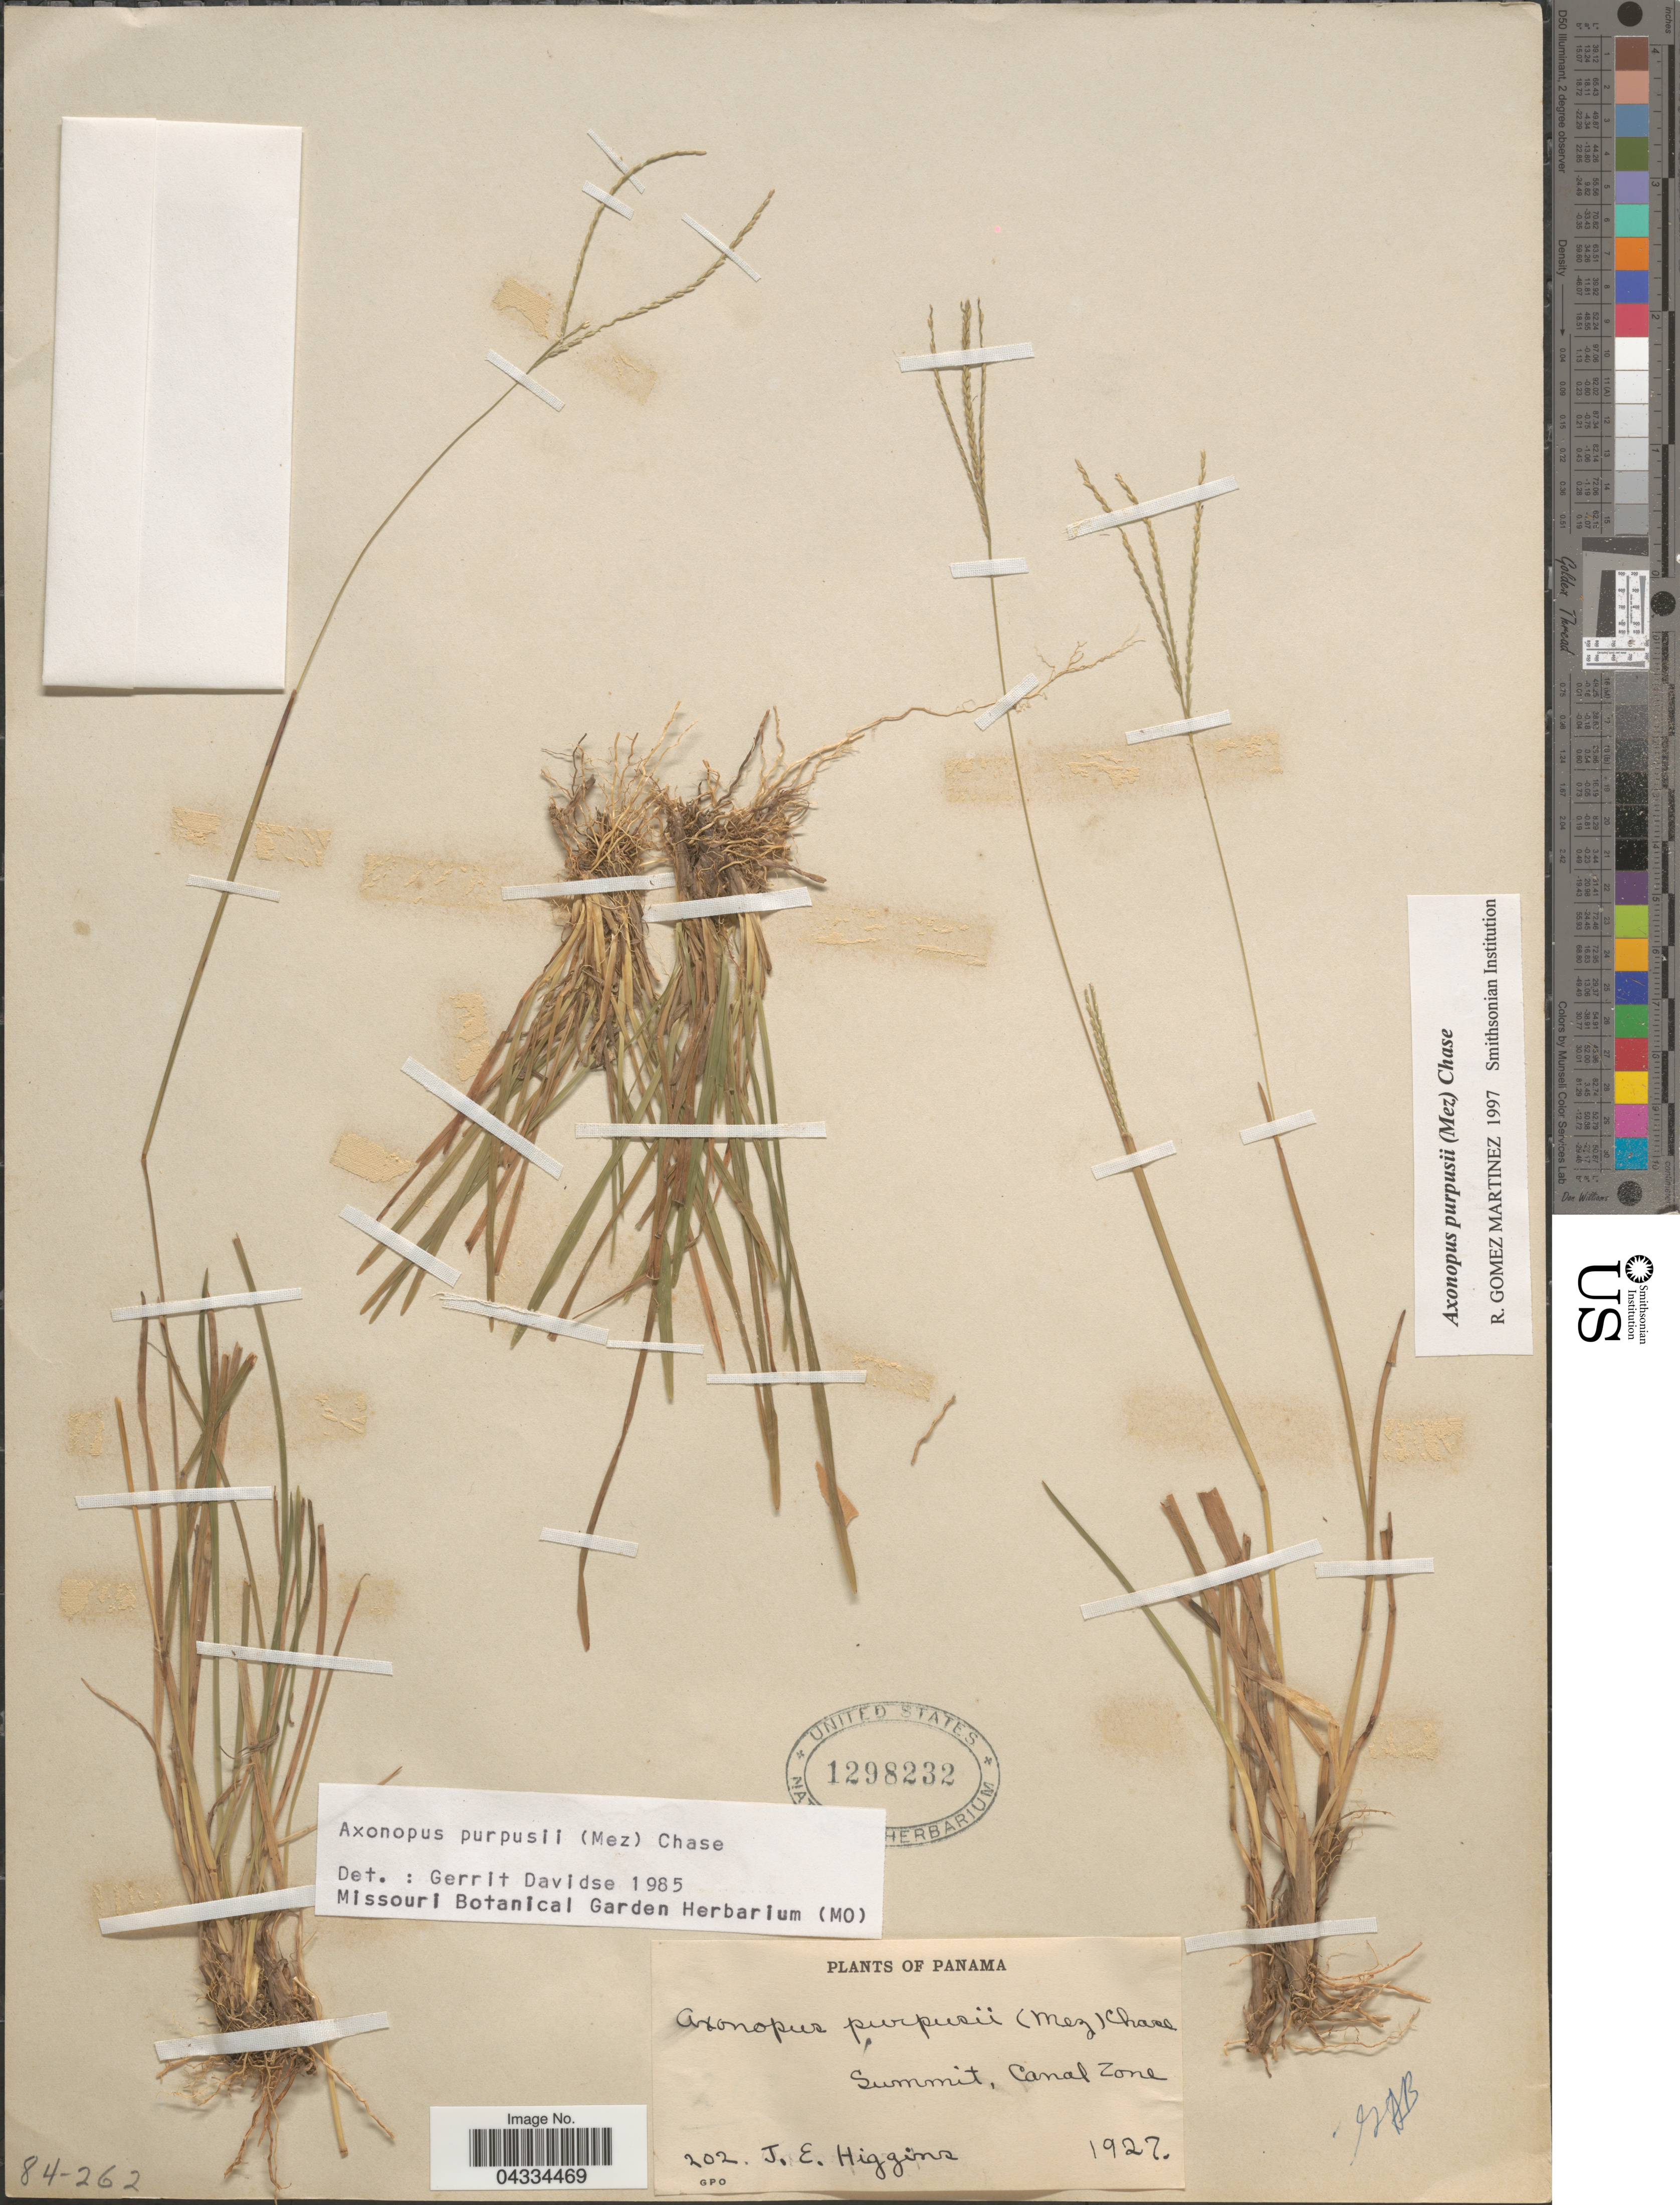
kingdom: Plantae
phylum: Tracheophyta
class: Liliopsida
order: Poales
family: Poaceae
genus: Axonopus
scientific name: Axonopus purpusii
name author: (Mez) Chase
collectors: J. Higgins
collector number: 202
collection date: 1927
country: Panama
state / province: Colón / Panamá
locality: Summit, Canal Zone.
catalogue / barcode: US 1298232